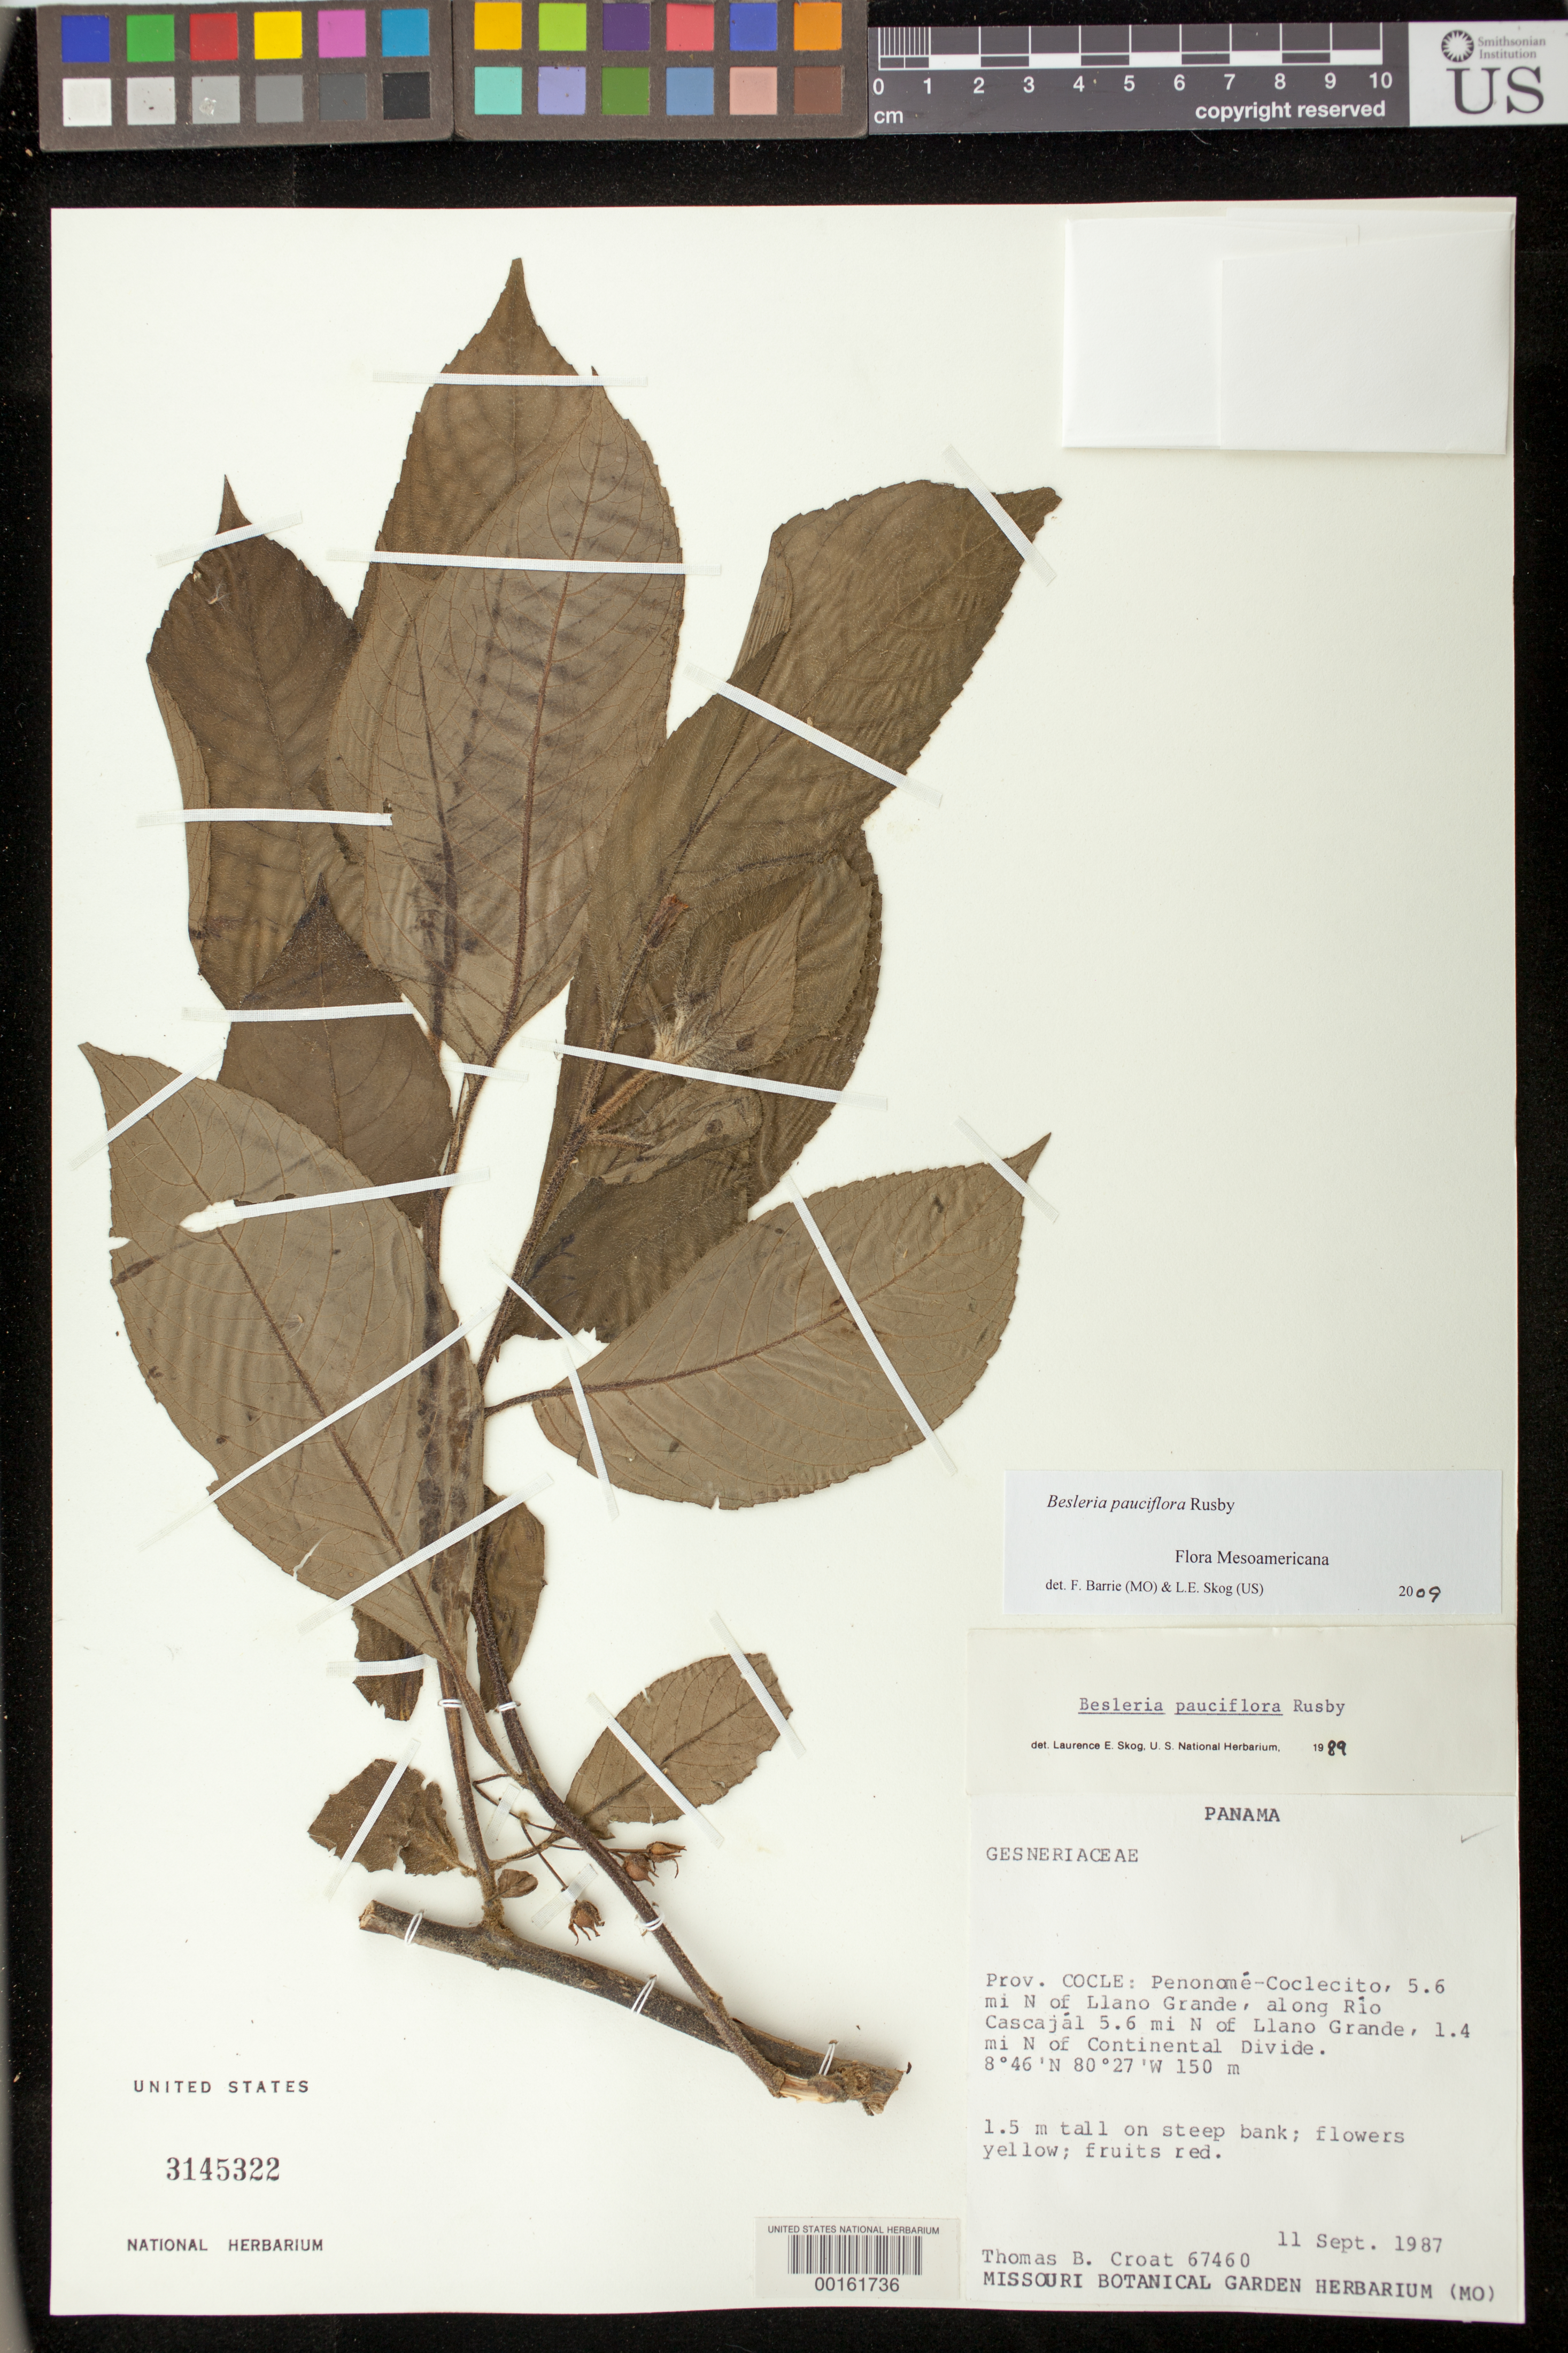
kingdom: Plantae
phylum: Tracheophyta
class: Magnoliopsida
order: Lamiales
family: Gesneriaceae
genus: Besleria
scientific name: Besleria pauciflora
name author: Rusby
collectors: T. B. Croat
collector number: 67460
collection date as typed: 11 Sep 1987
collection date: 1987-09-11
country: Panama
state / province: Coclé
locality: Penonome-Coclecito, 5.6 mi N of Llano Grande, along Rio Cascajal 5.6 mi N of Llano Grande, 1.4 mi N of continental divide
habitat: On steep bank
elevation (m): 150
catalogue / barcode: US 3145322